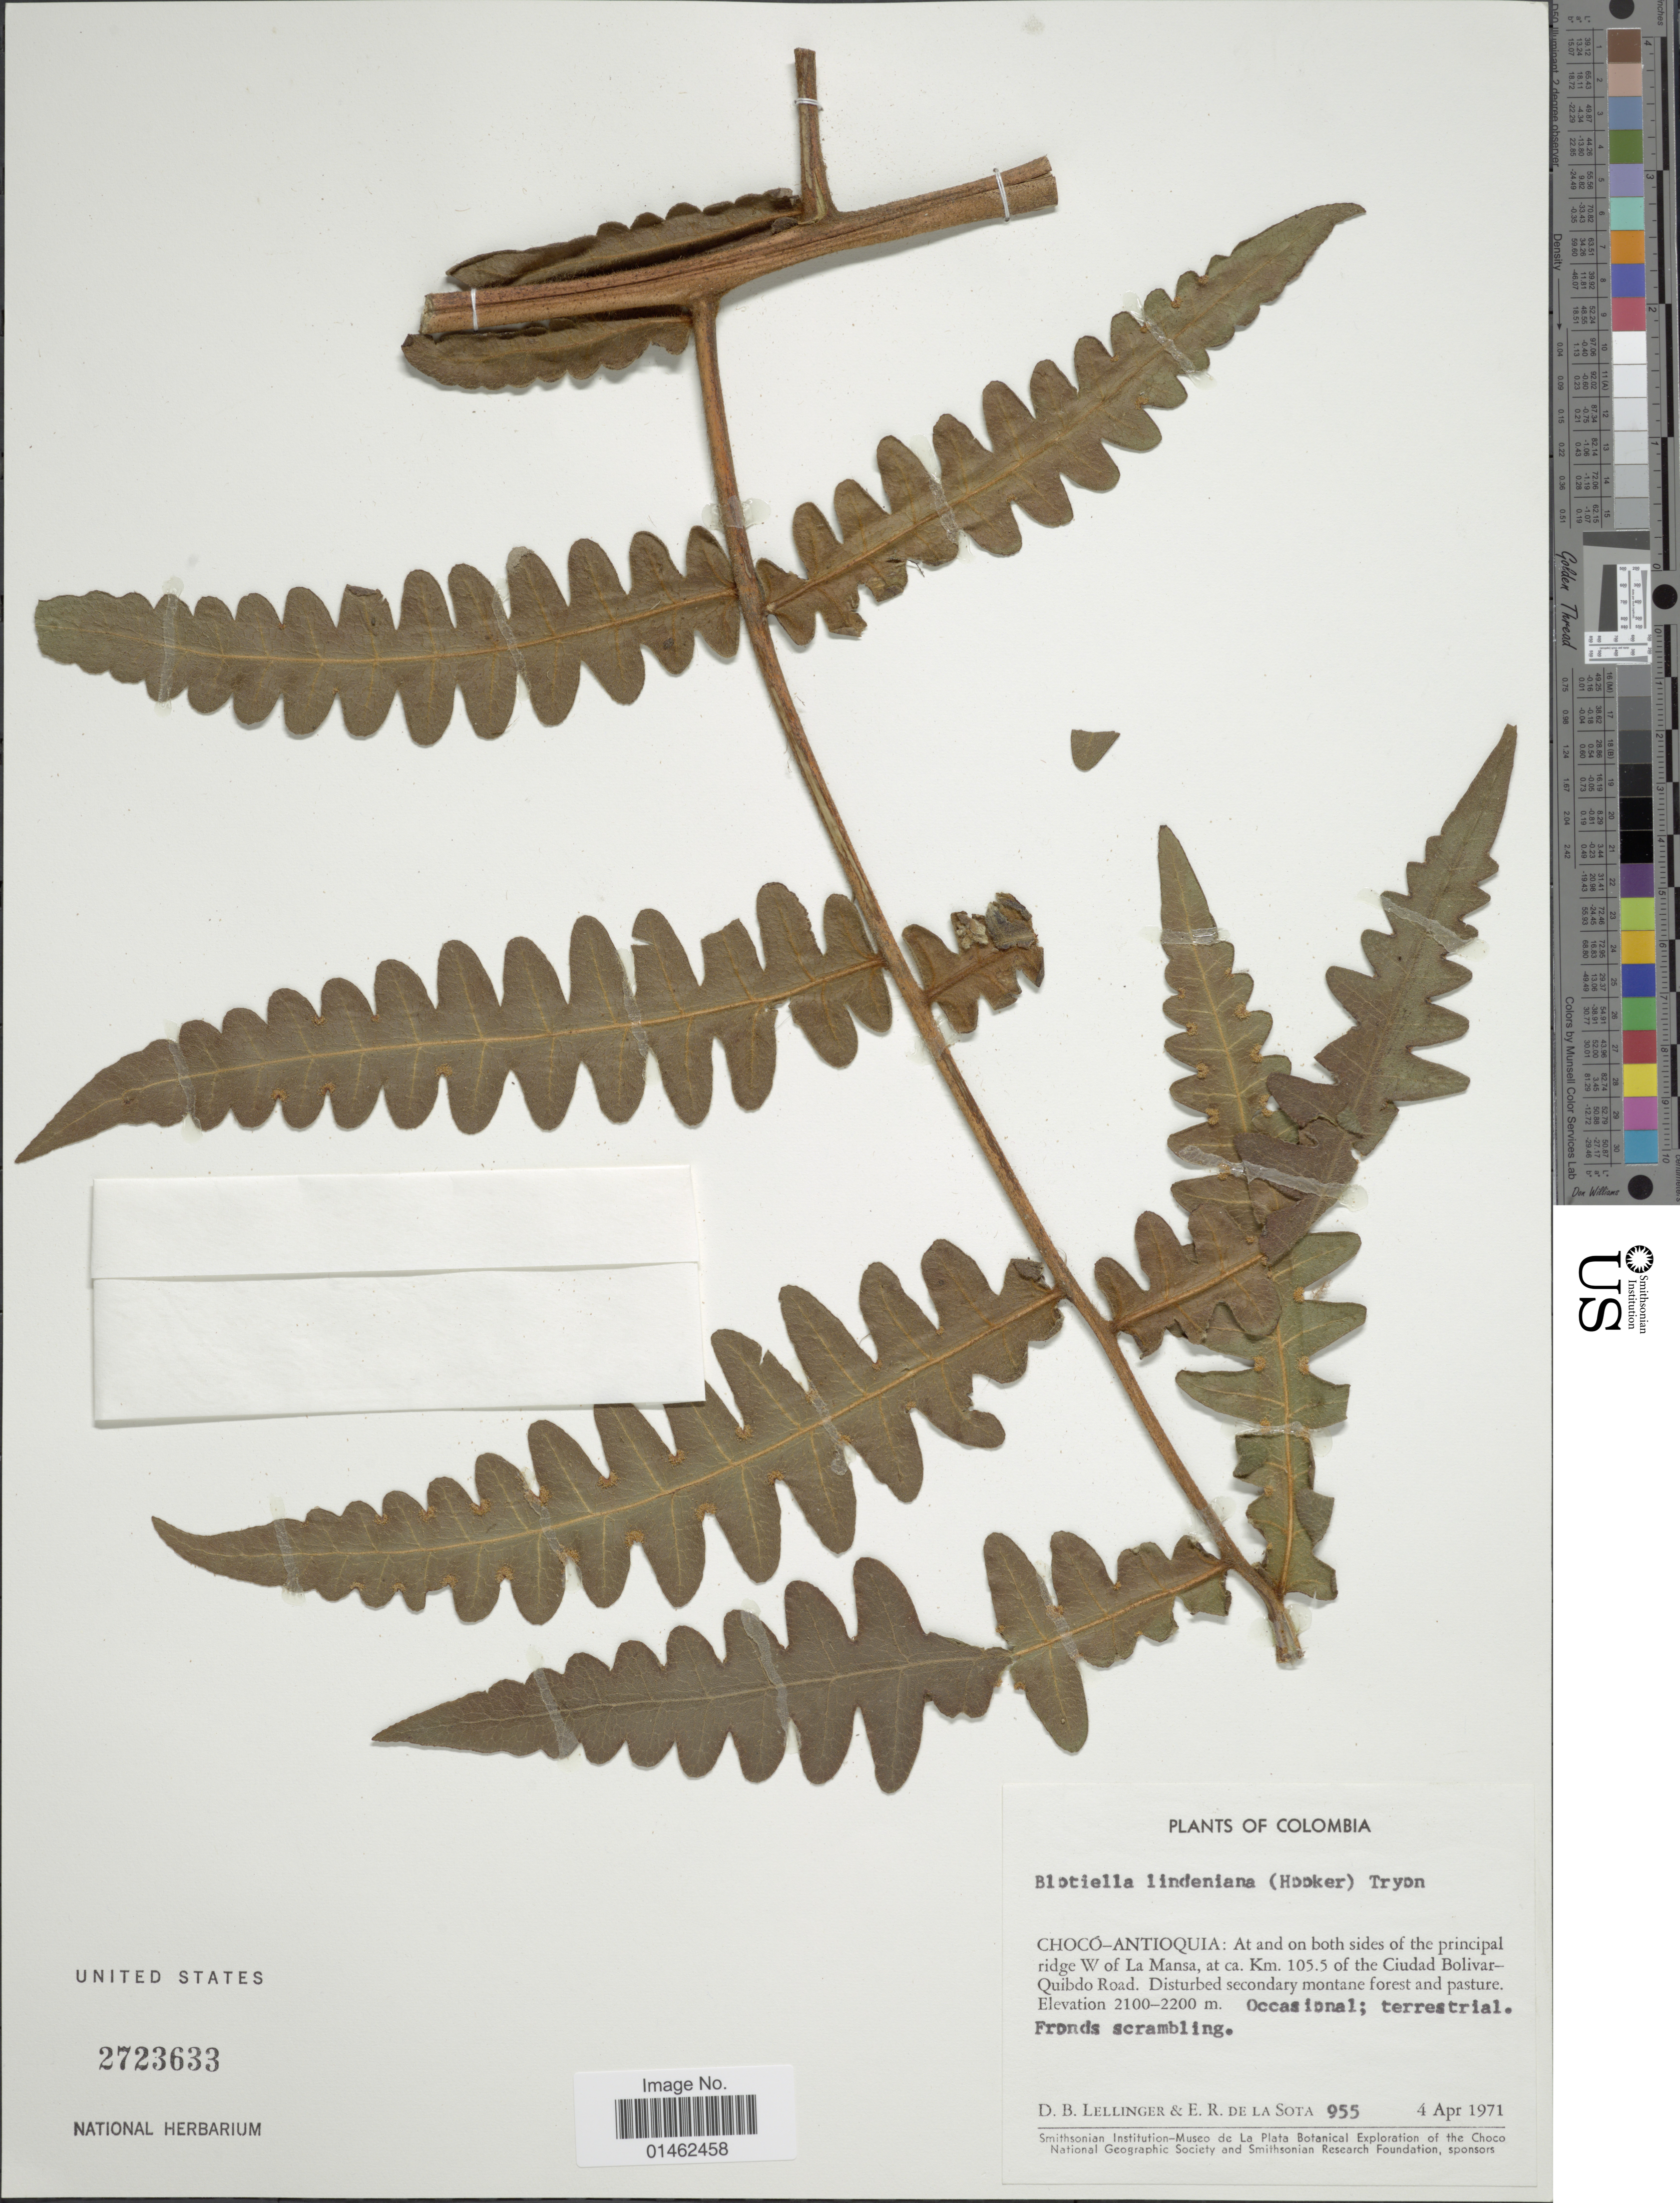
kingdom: Plantae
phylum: Tracheophyta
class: Polypodiopsida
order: Polypodiales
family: Dennstaedtiaceae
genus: Blotiella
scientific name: Blotiella lindeniana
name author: (Hook.) R.M. Tryon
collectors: D. B. Lellinger & E. R. de la Sota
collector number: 955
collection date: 1971-04-04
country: Colombia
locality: Chocó-Antioquia: At and on both sides of the principal ridge W of La Mansa, at Km 105.5 of the Ciudad Bolivar-Quibdo Road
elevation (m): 2100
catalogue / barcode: US 2723633